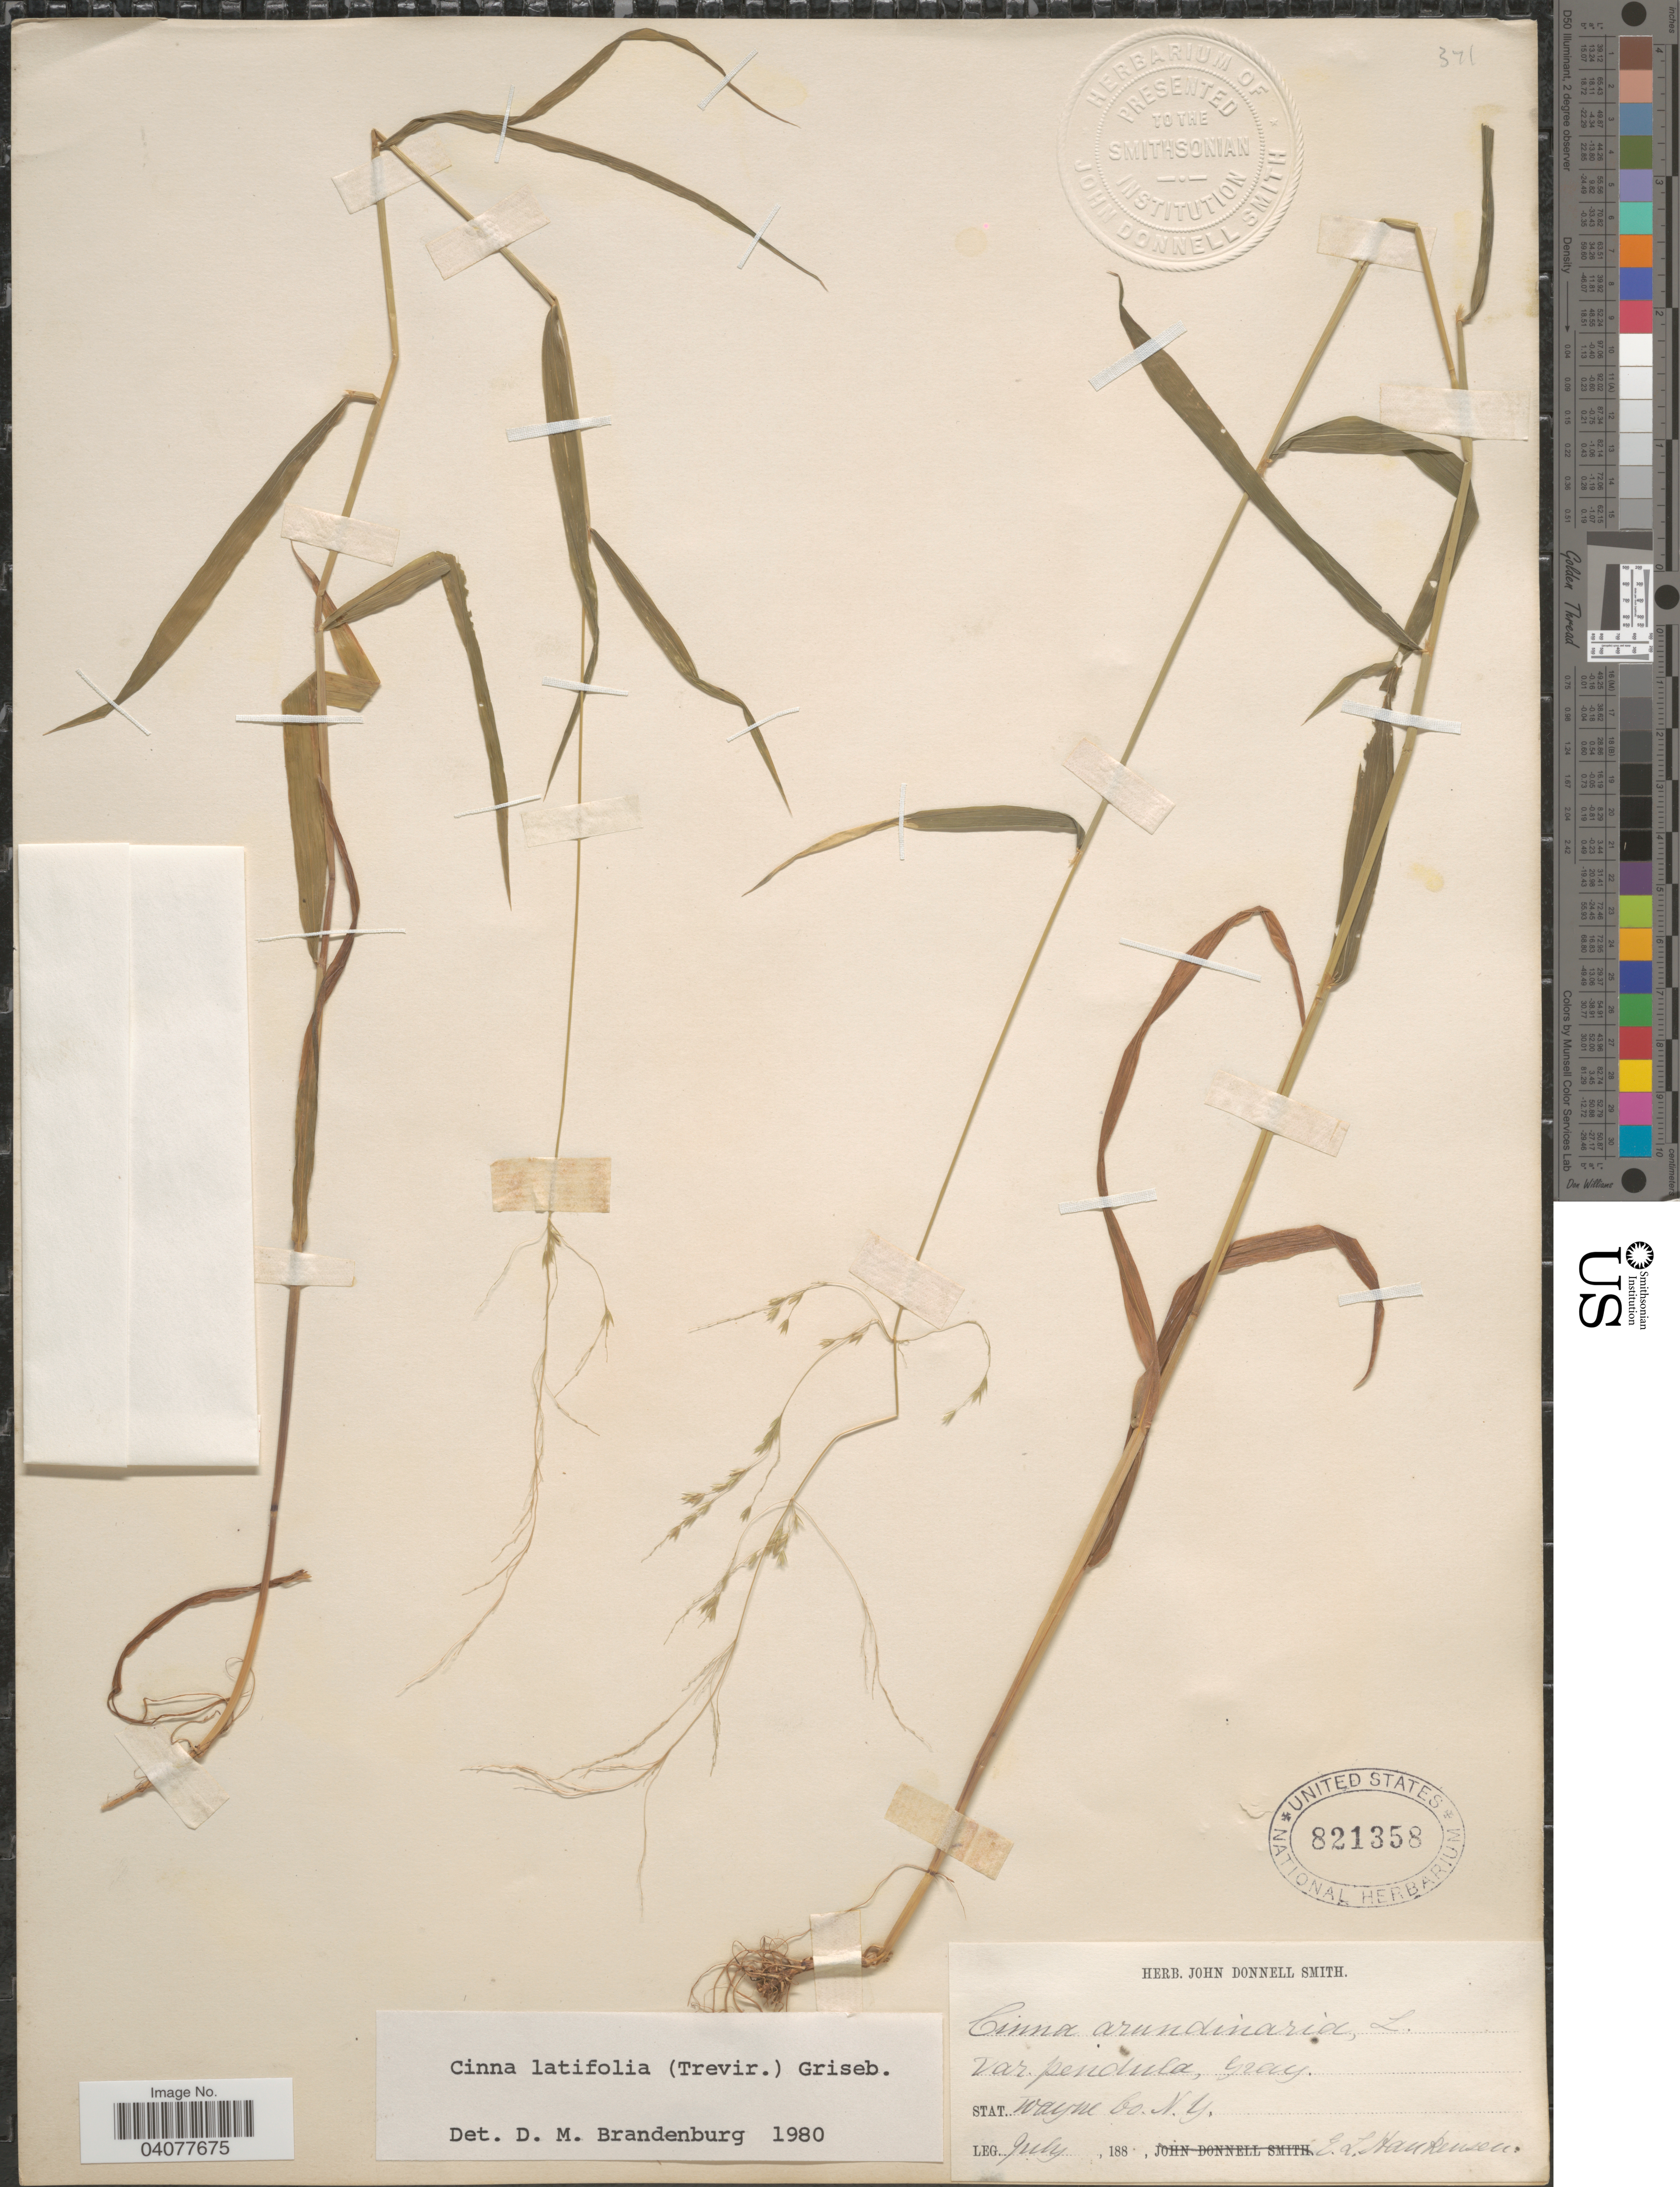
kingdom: Plantae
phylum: Tracheophyta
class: Liliopsida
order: Poales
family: Poaceae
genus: Cinna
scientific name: Cinna latifolia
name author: (Trevir. ex Goeppert) Griseb.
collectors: E. Hankenson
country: United States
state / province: New York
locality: Wayne Co.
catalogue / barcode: US 821358